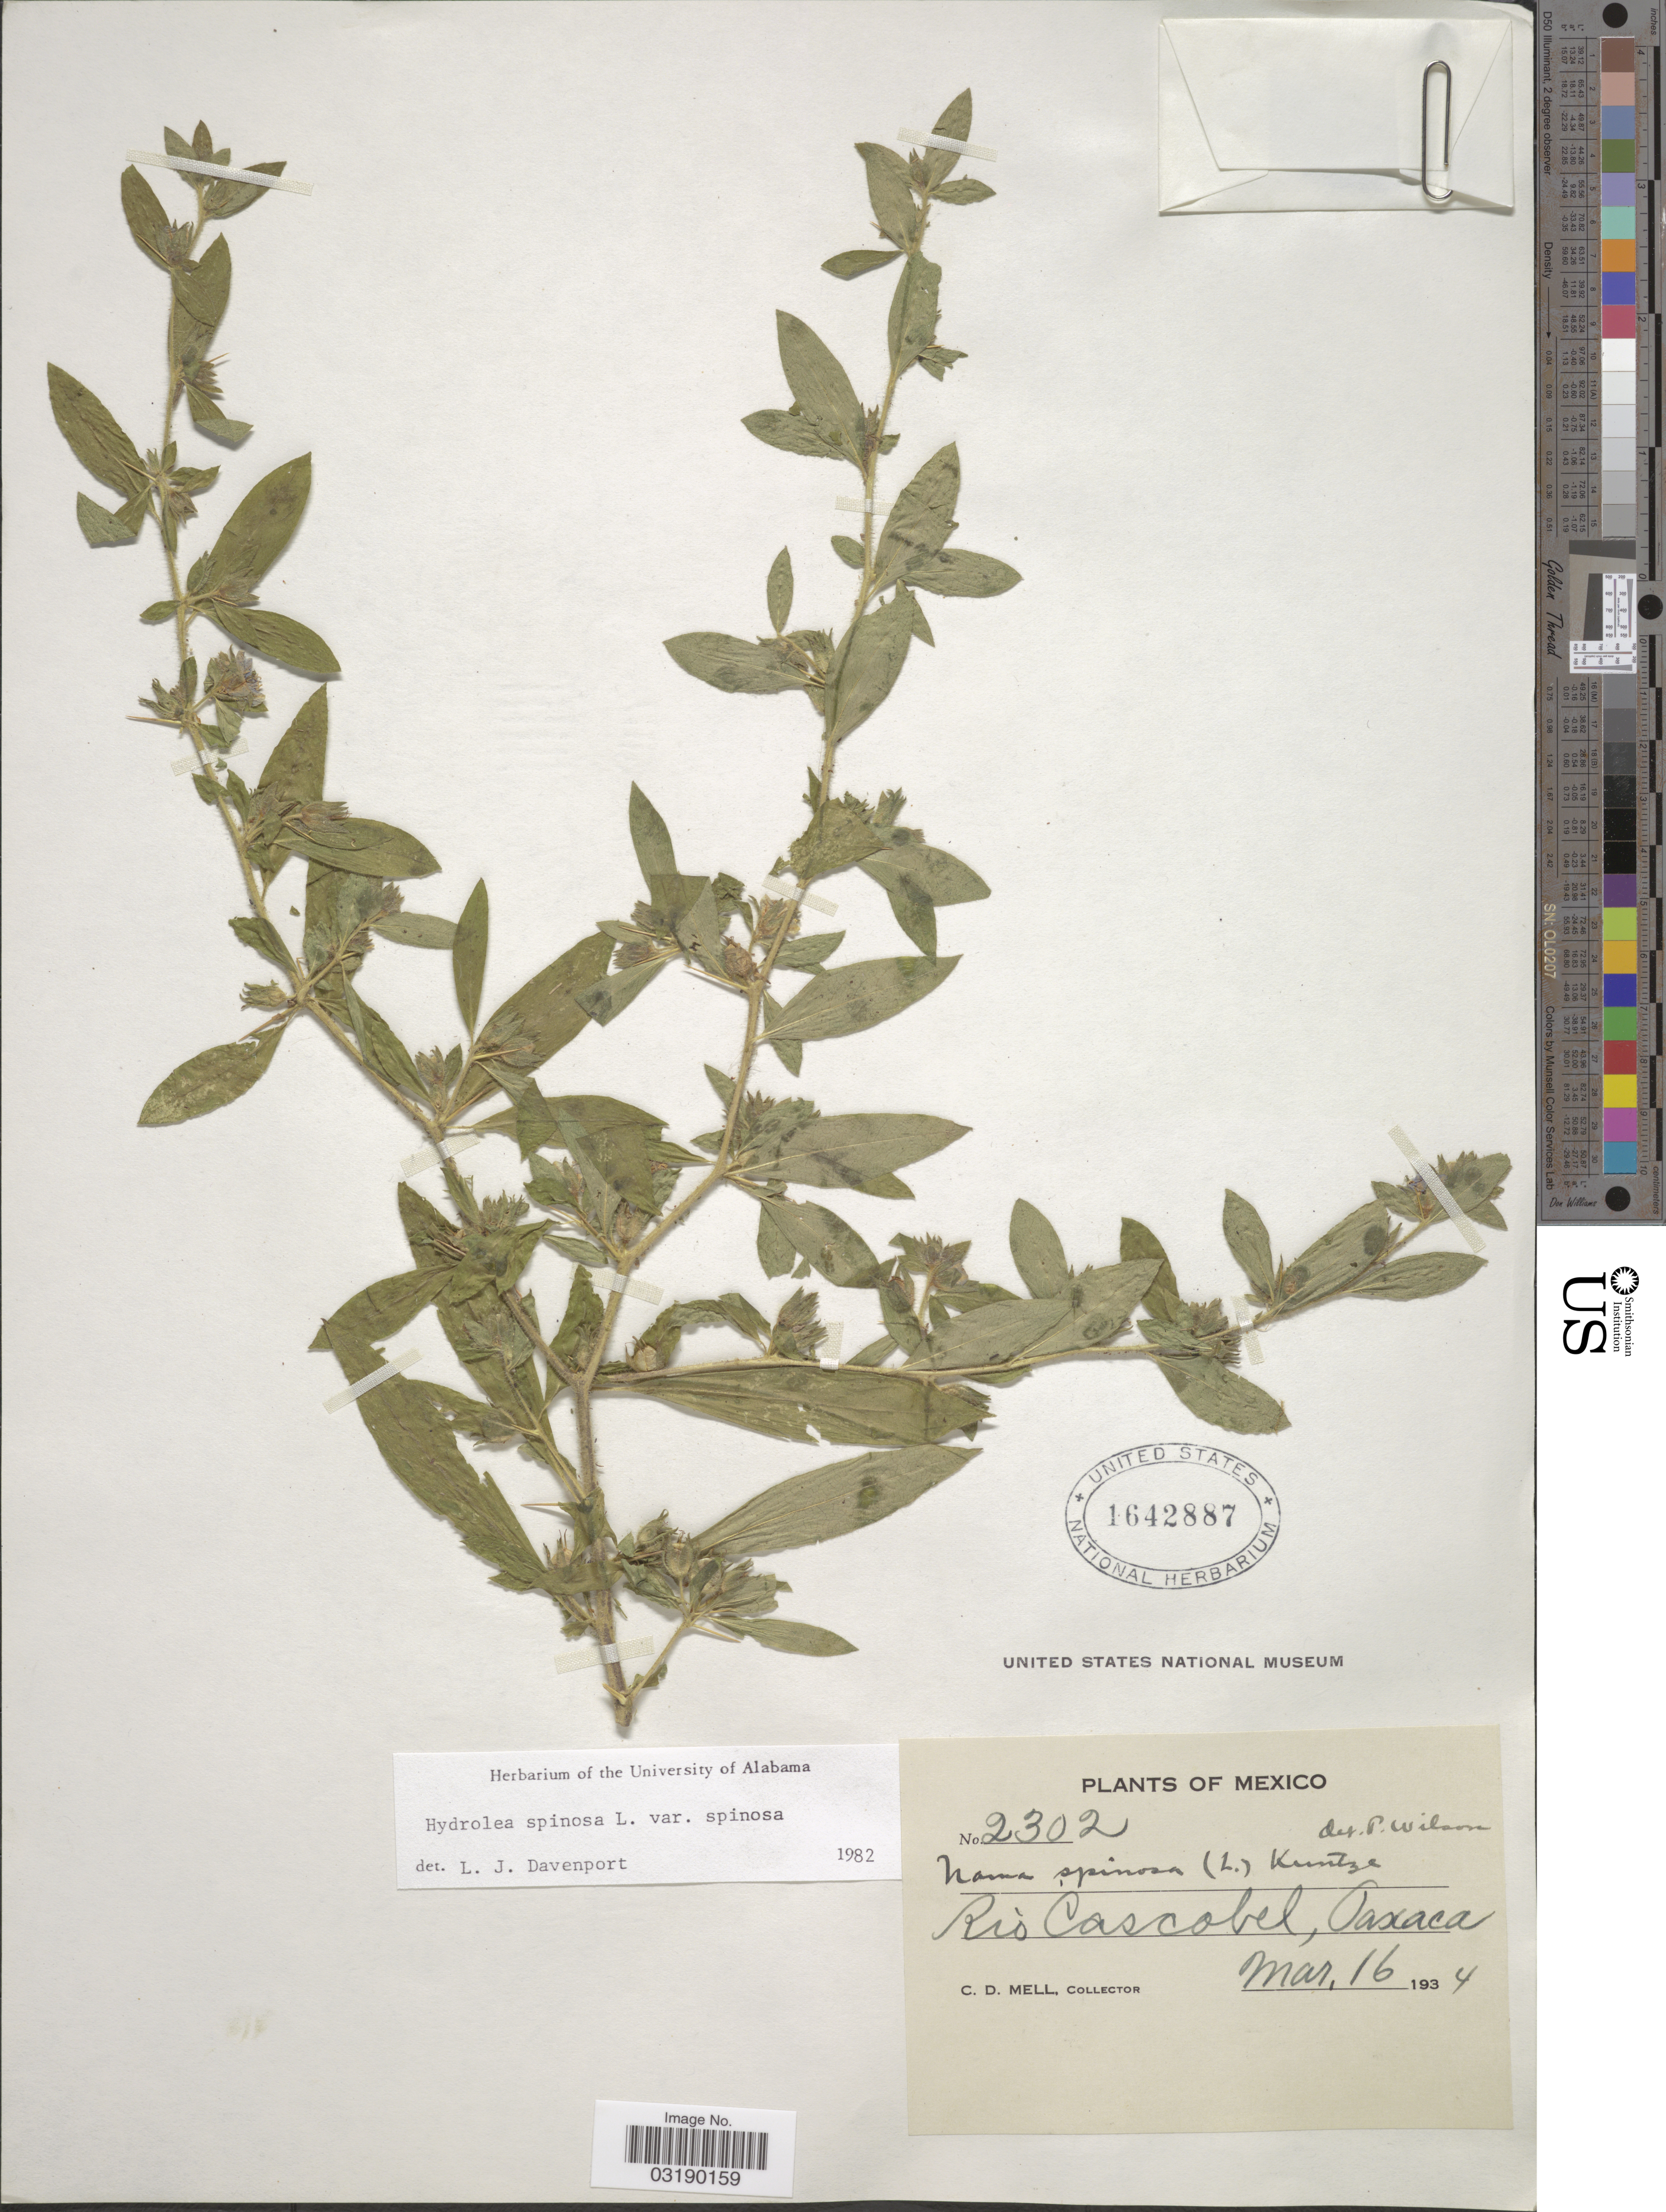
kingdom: Plantae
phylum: Tracheophyta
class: Magnoliopsida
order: Solanales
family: Hydroleaceae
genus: Hydrolea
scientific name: Hydrolea spinosa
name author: L.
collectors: C. D. Mell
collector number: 2302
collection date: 1934-03-16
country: Mexico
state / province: Oaxaca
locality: Rio Cascobel.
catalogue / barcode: US 1642887